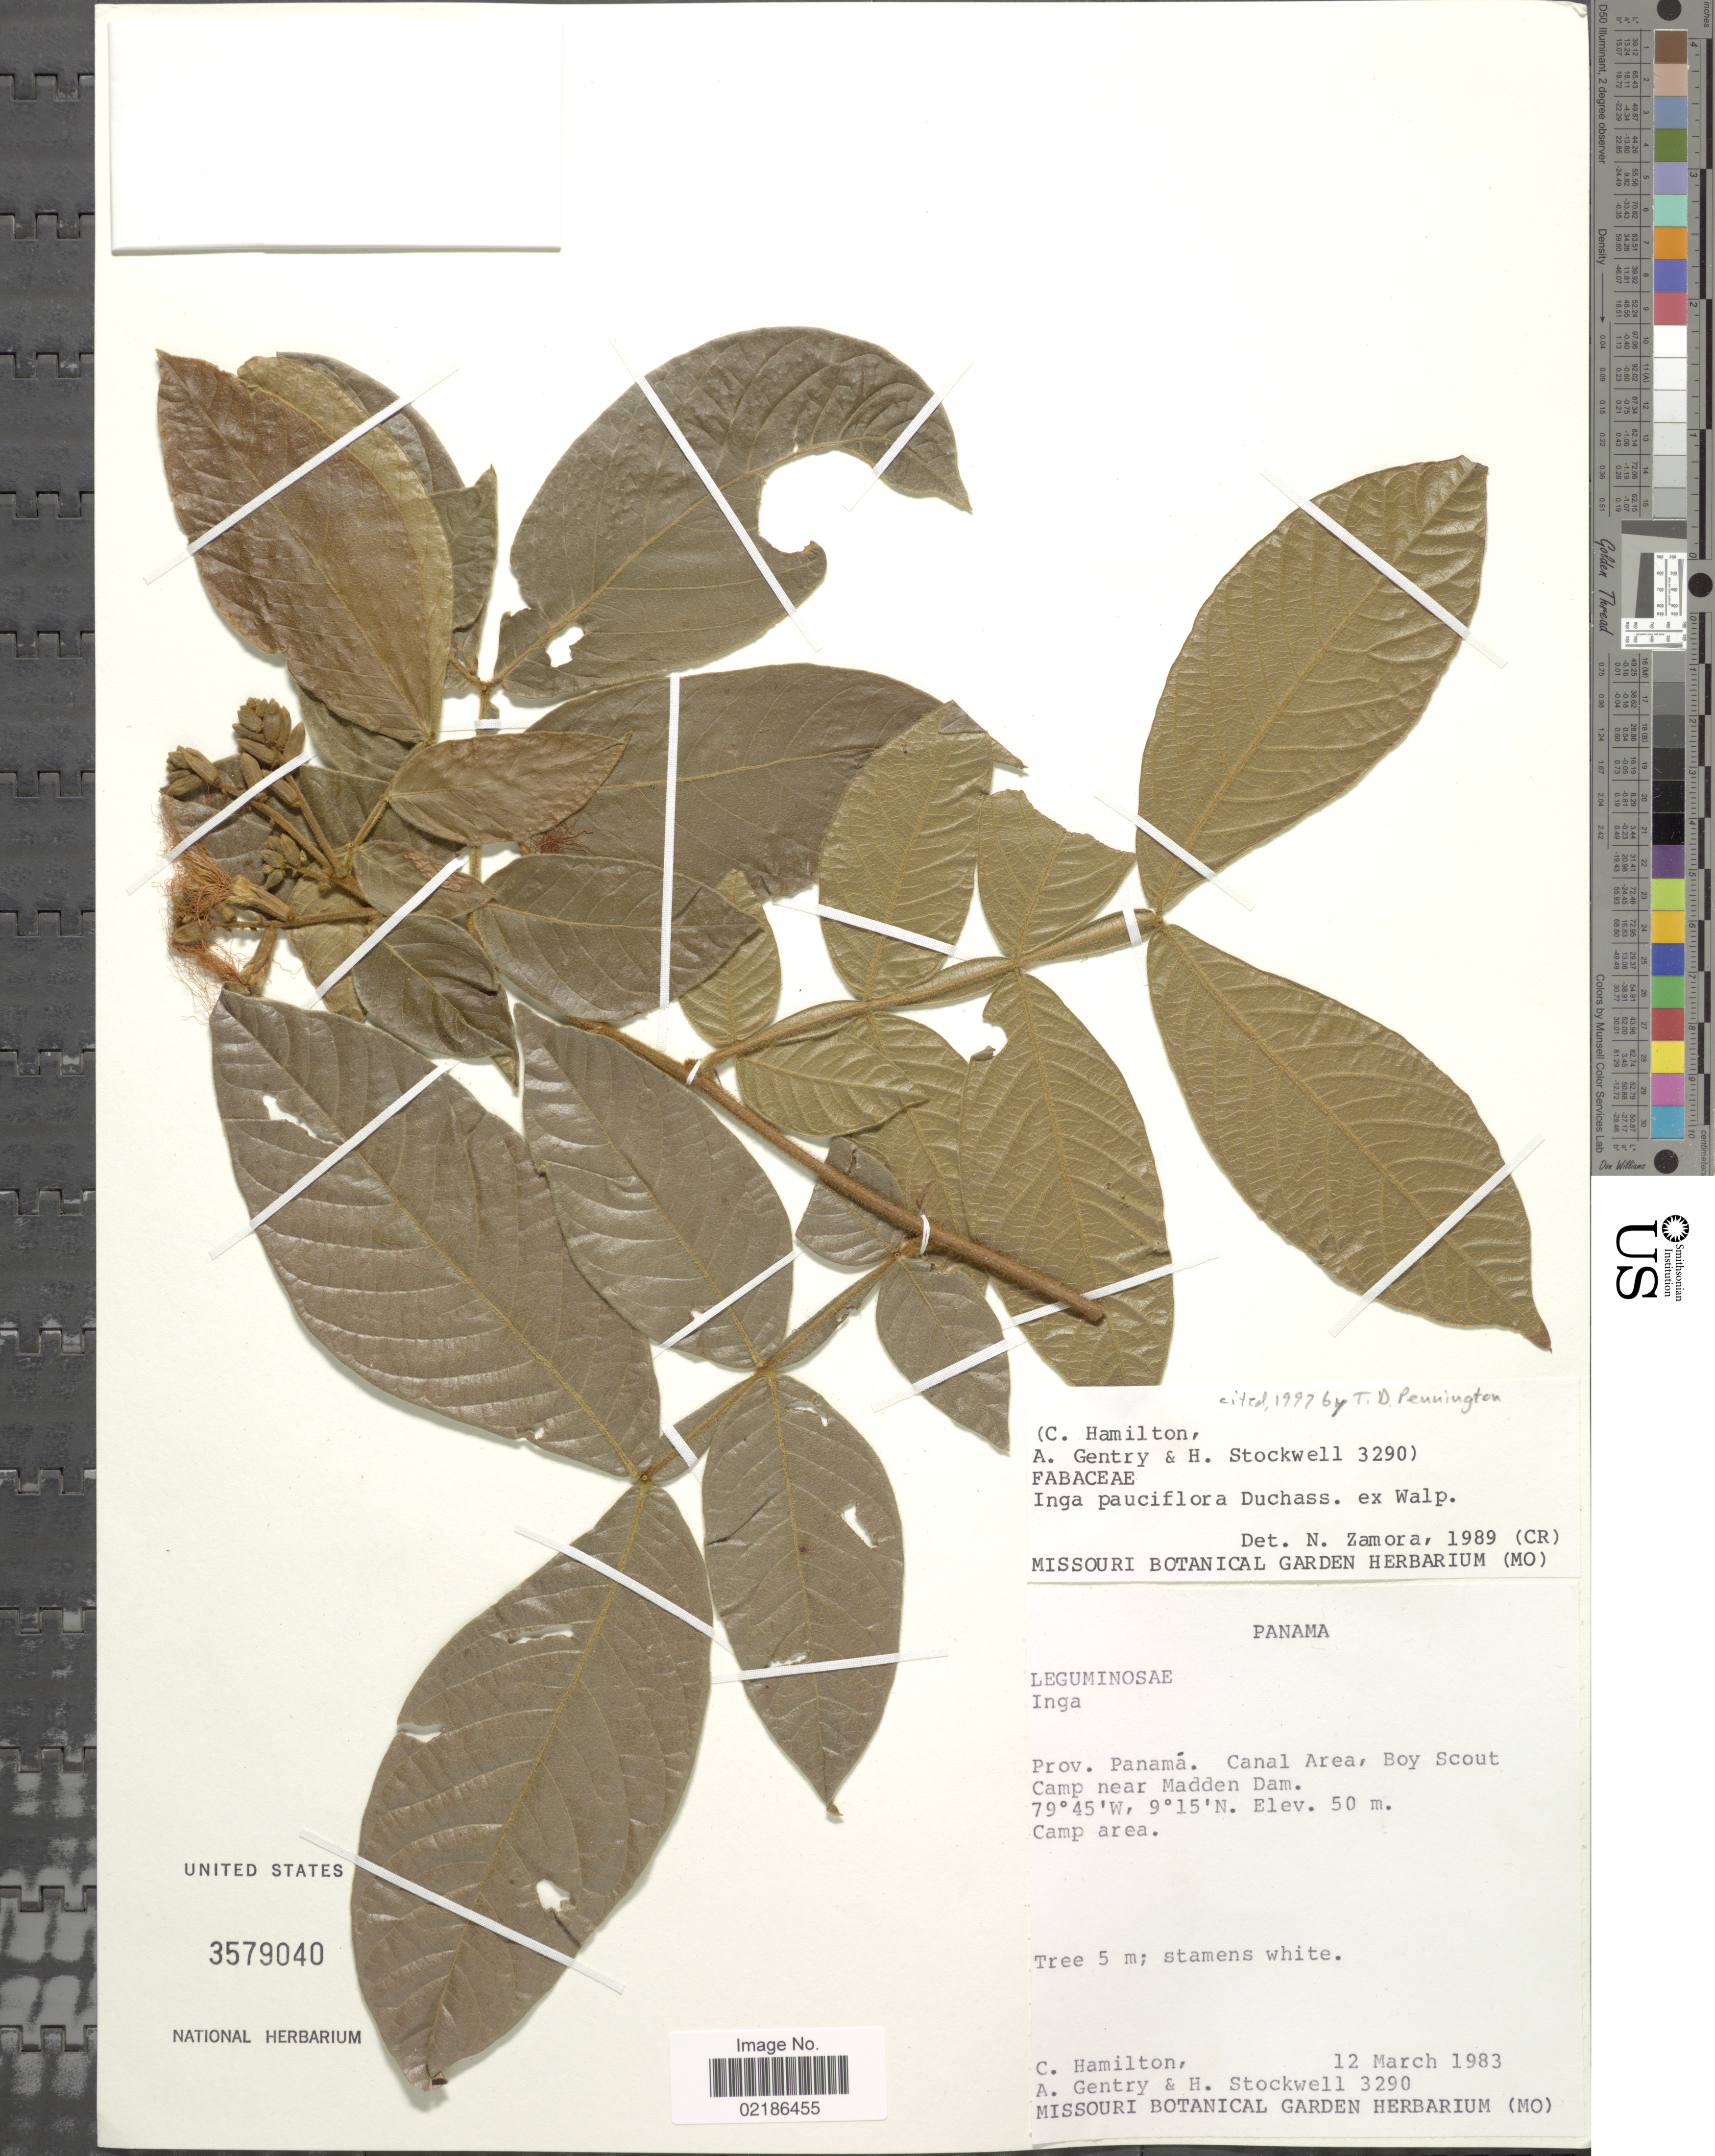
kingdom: Plantae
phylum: Tracheophyta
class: Magnoliopsida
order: Fabales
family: Fabaceae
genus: Inga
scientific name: Inga pauciflora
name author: (Walp.) Duchass.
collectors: C. Hamilton, A. H. Gentry & H. Stockwell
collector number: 3290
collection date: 1983-03-12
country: Panama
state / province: Panamá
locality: Canal Area, Boy Scout Camp near Madden Dam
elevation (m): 50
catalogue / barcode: US 3579040